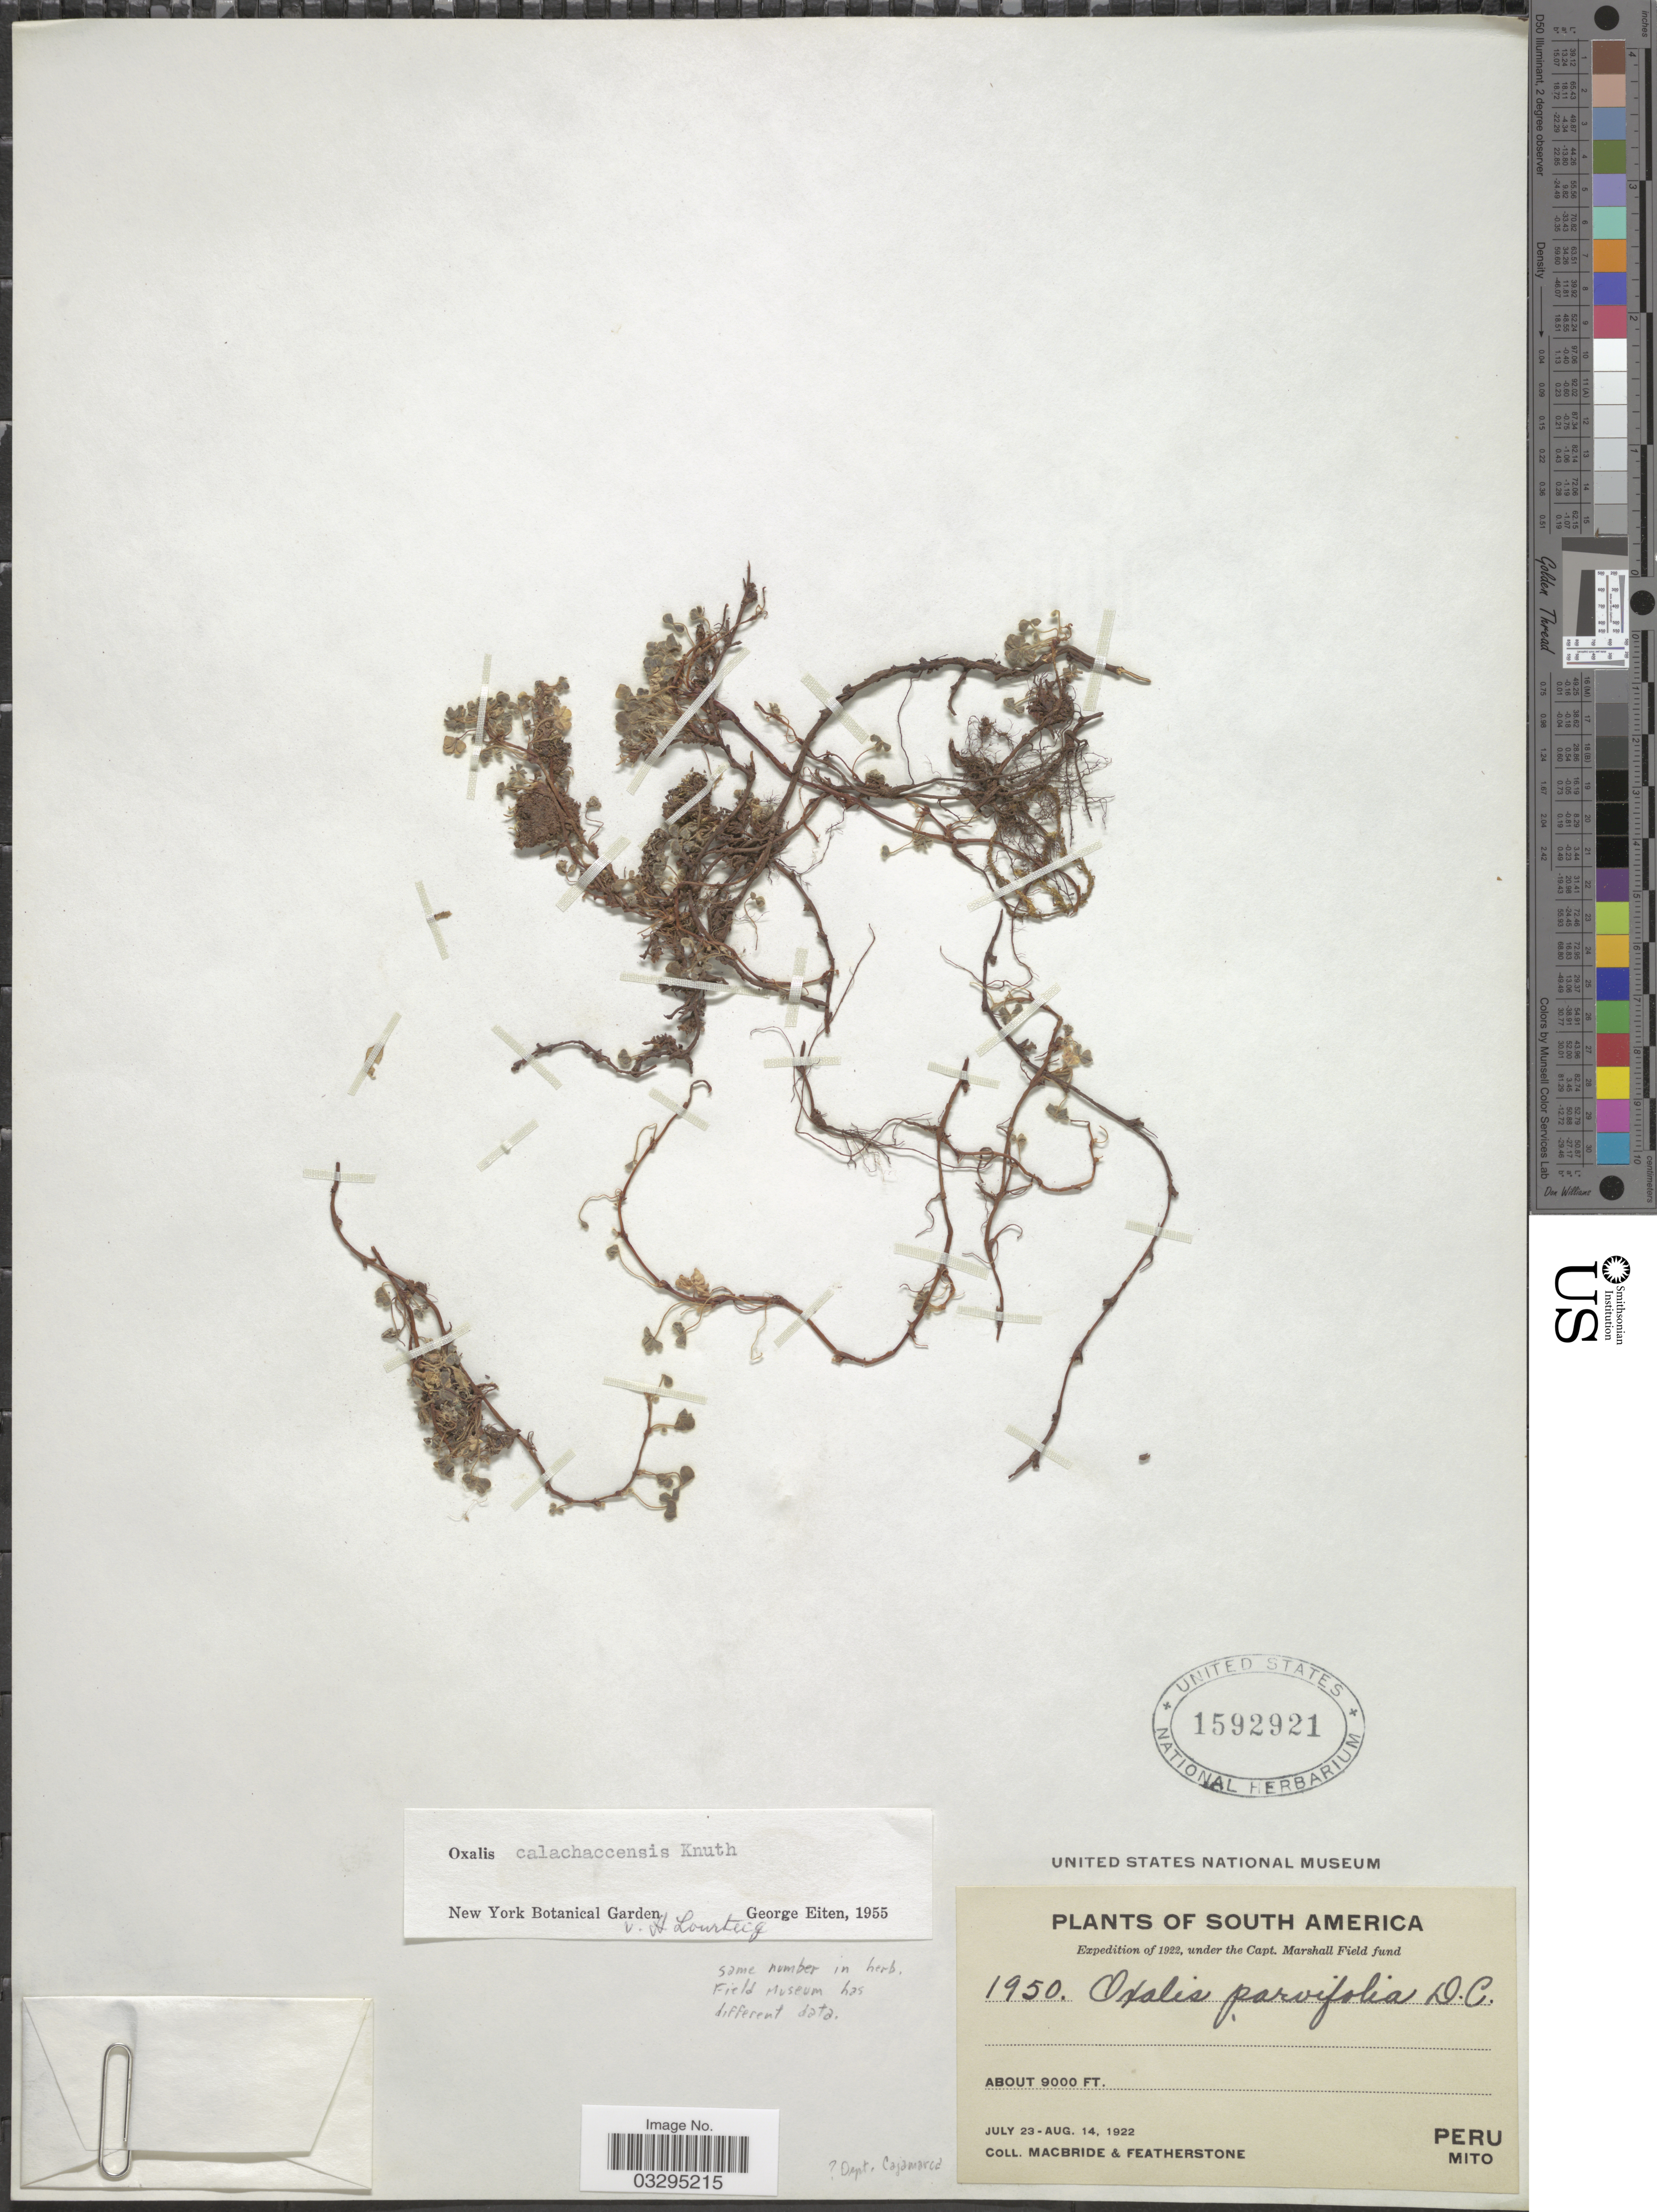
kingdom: Plantae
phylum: Tracheophyta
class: Magnoliopsida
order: Oxalidales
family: Oxalidaceae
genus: Oxalis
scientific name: Oxalis calachaccensis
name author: R. Knuth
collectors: Macbride, -- & -. Featherstone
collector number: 1950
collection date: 1922-07-23/1922-08-14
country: Peru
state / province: Cajamarca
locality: Mito. Dept. Cajamarca.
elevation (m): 2743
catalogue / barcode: US 1592921